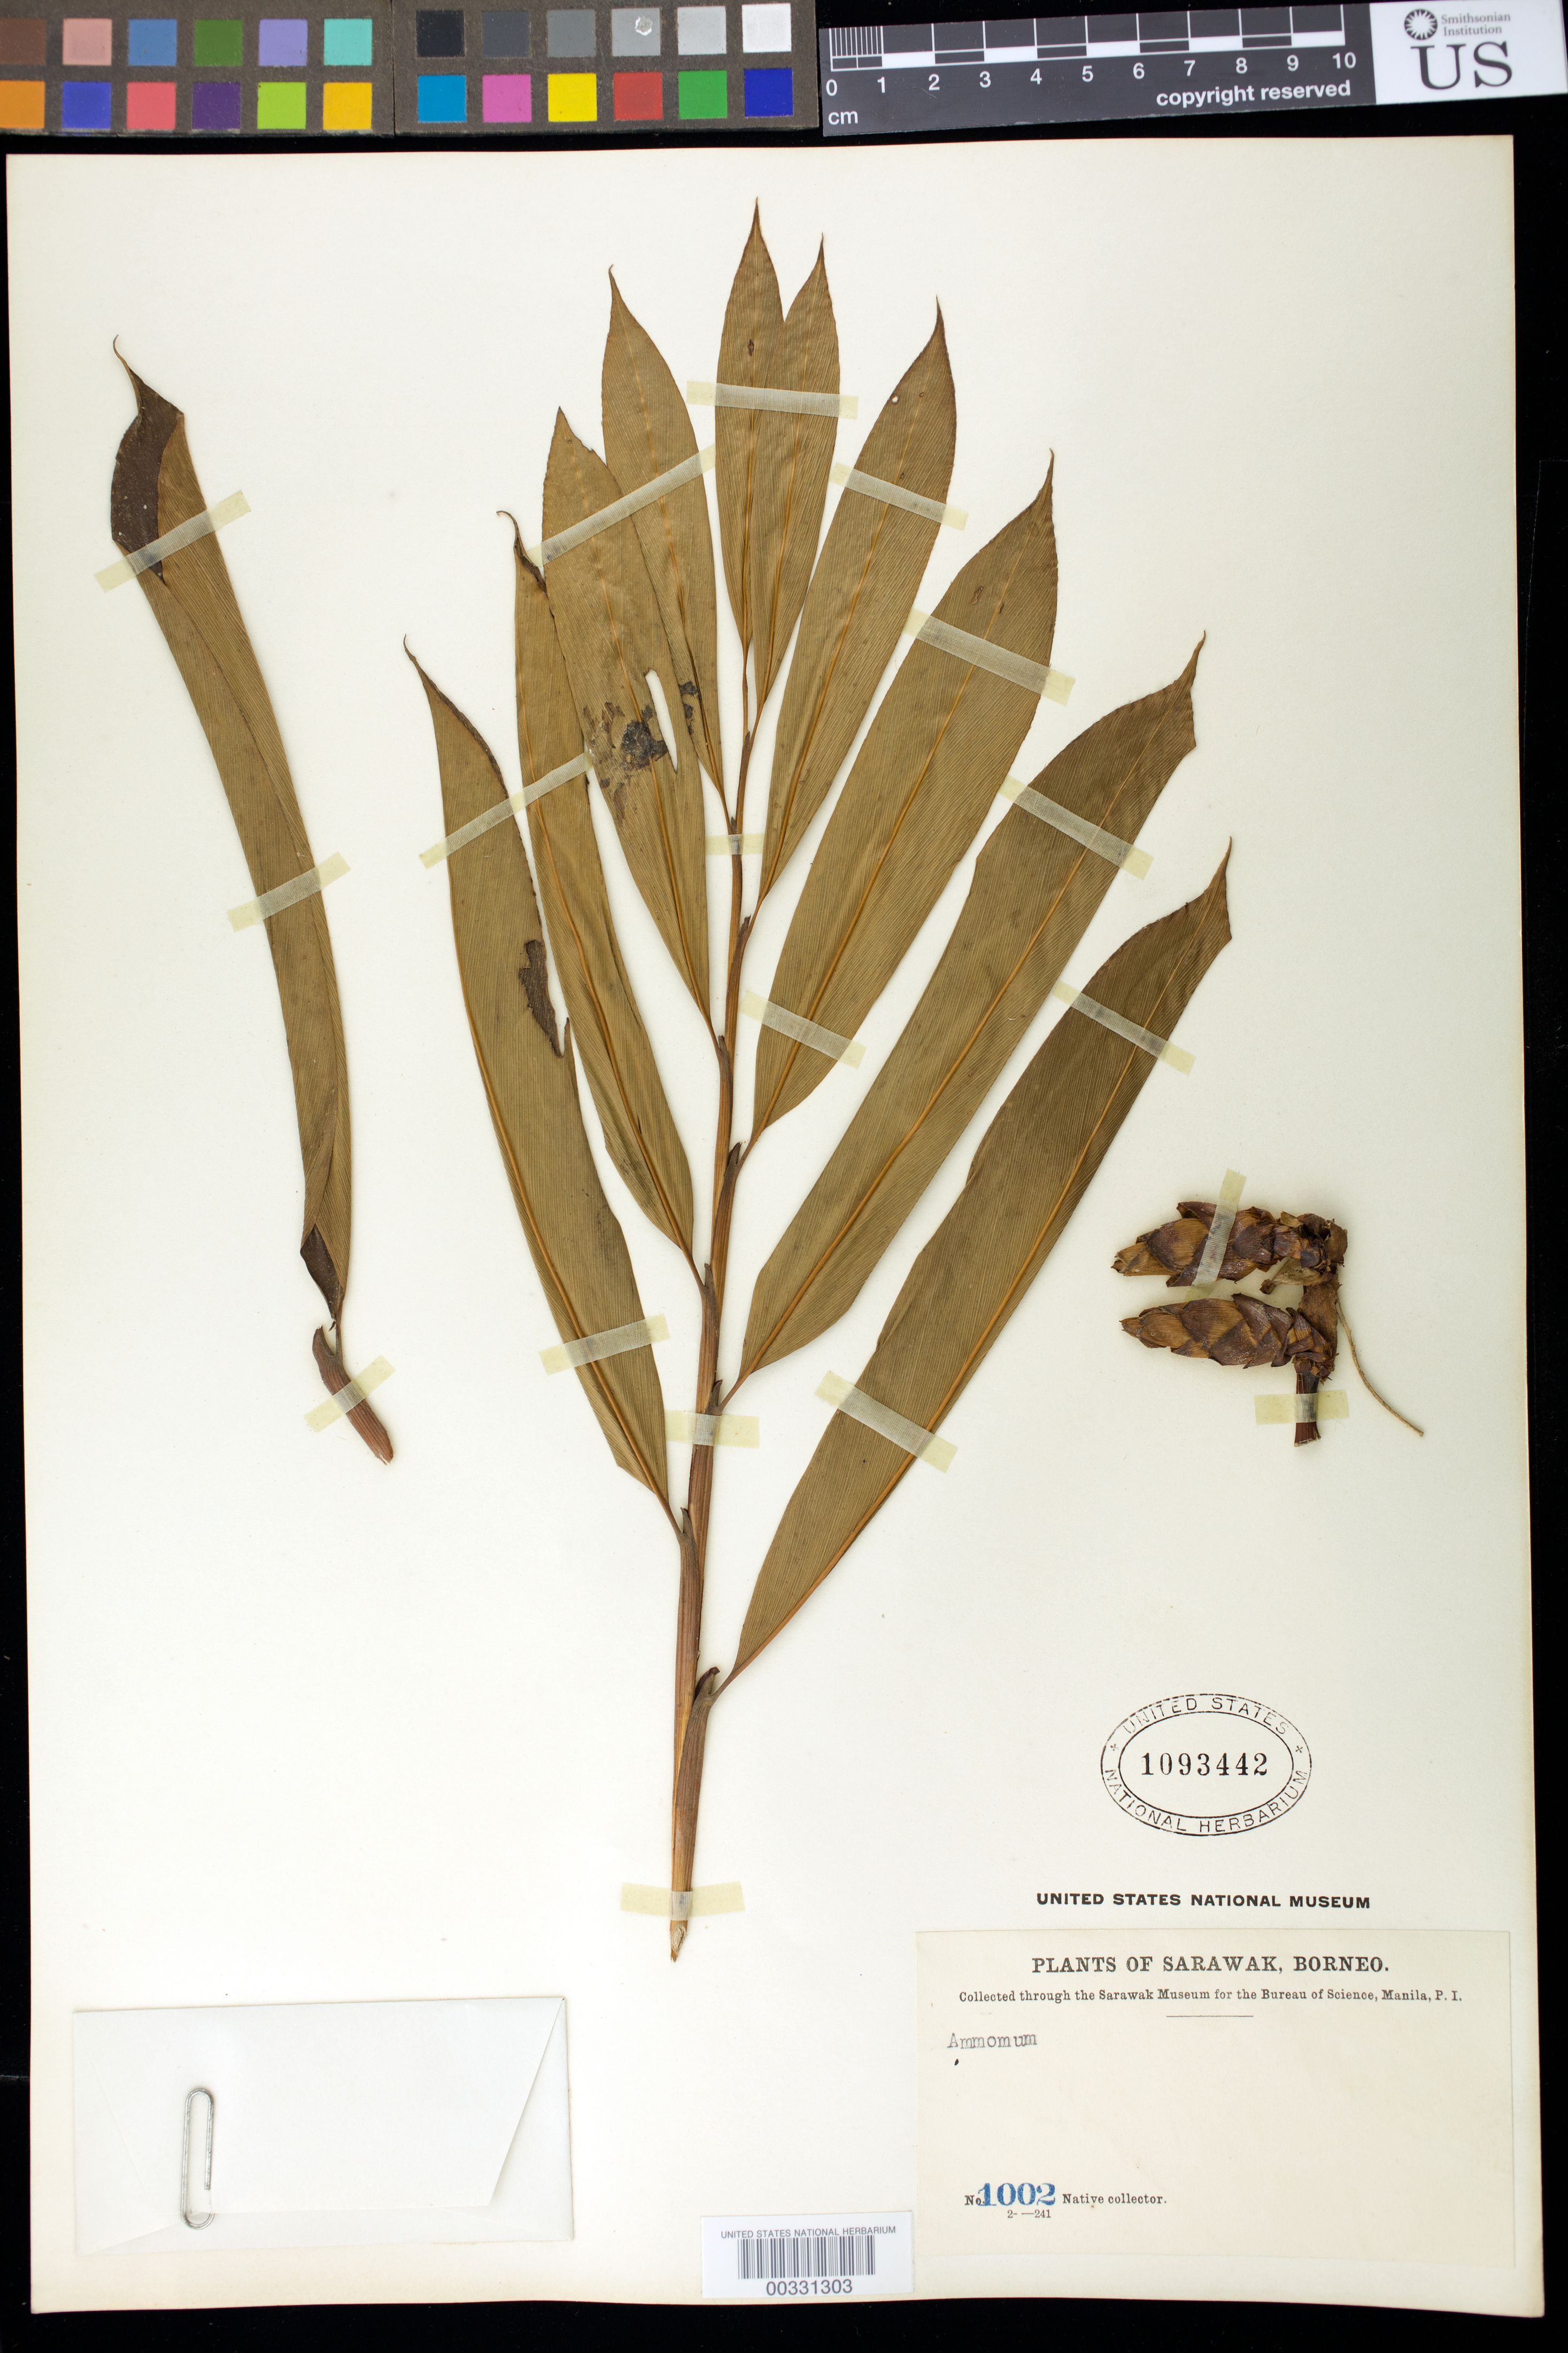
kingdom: Plantae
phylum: Tracheophyta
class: Liliopsida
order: Zingiberales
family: Zingiberaceae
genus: Amomum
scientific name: Amomum sp.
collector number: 1002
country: Malaysia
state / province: Sarawak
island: Borneo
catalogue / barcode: US 1093442